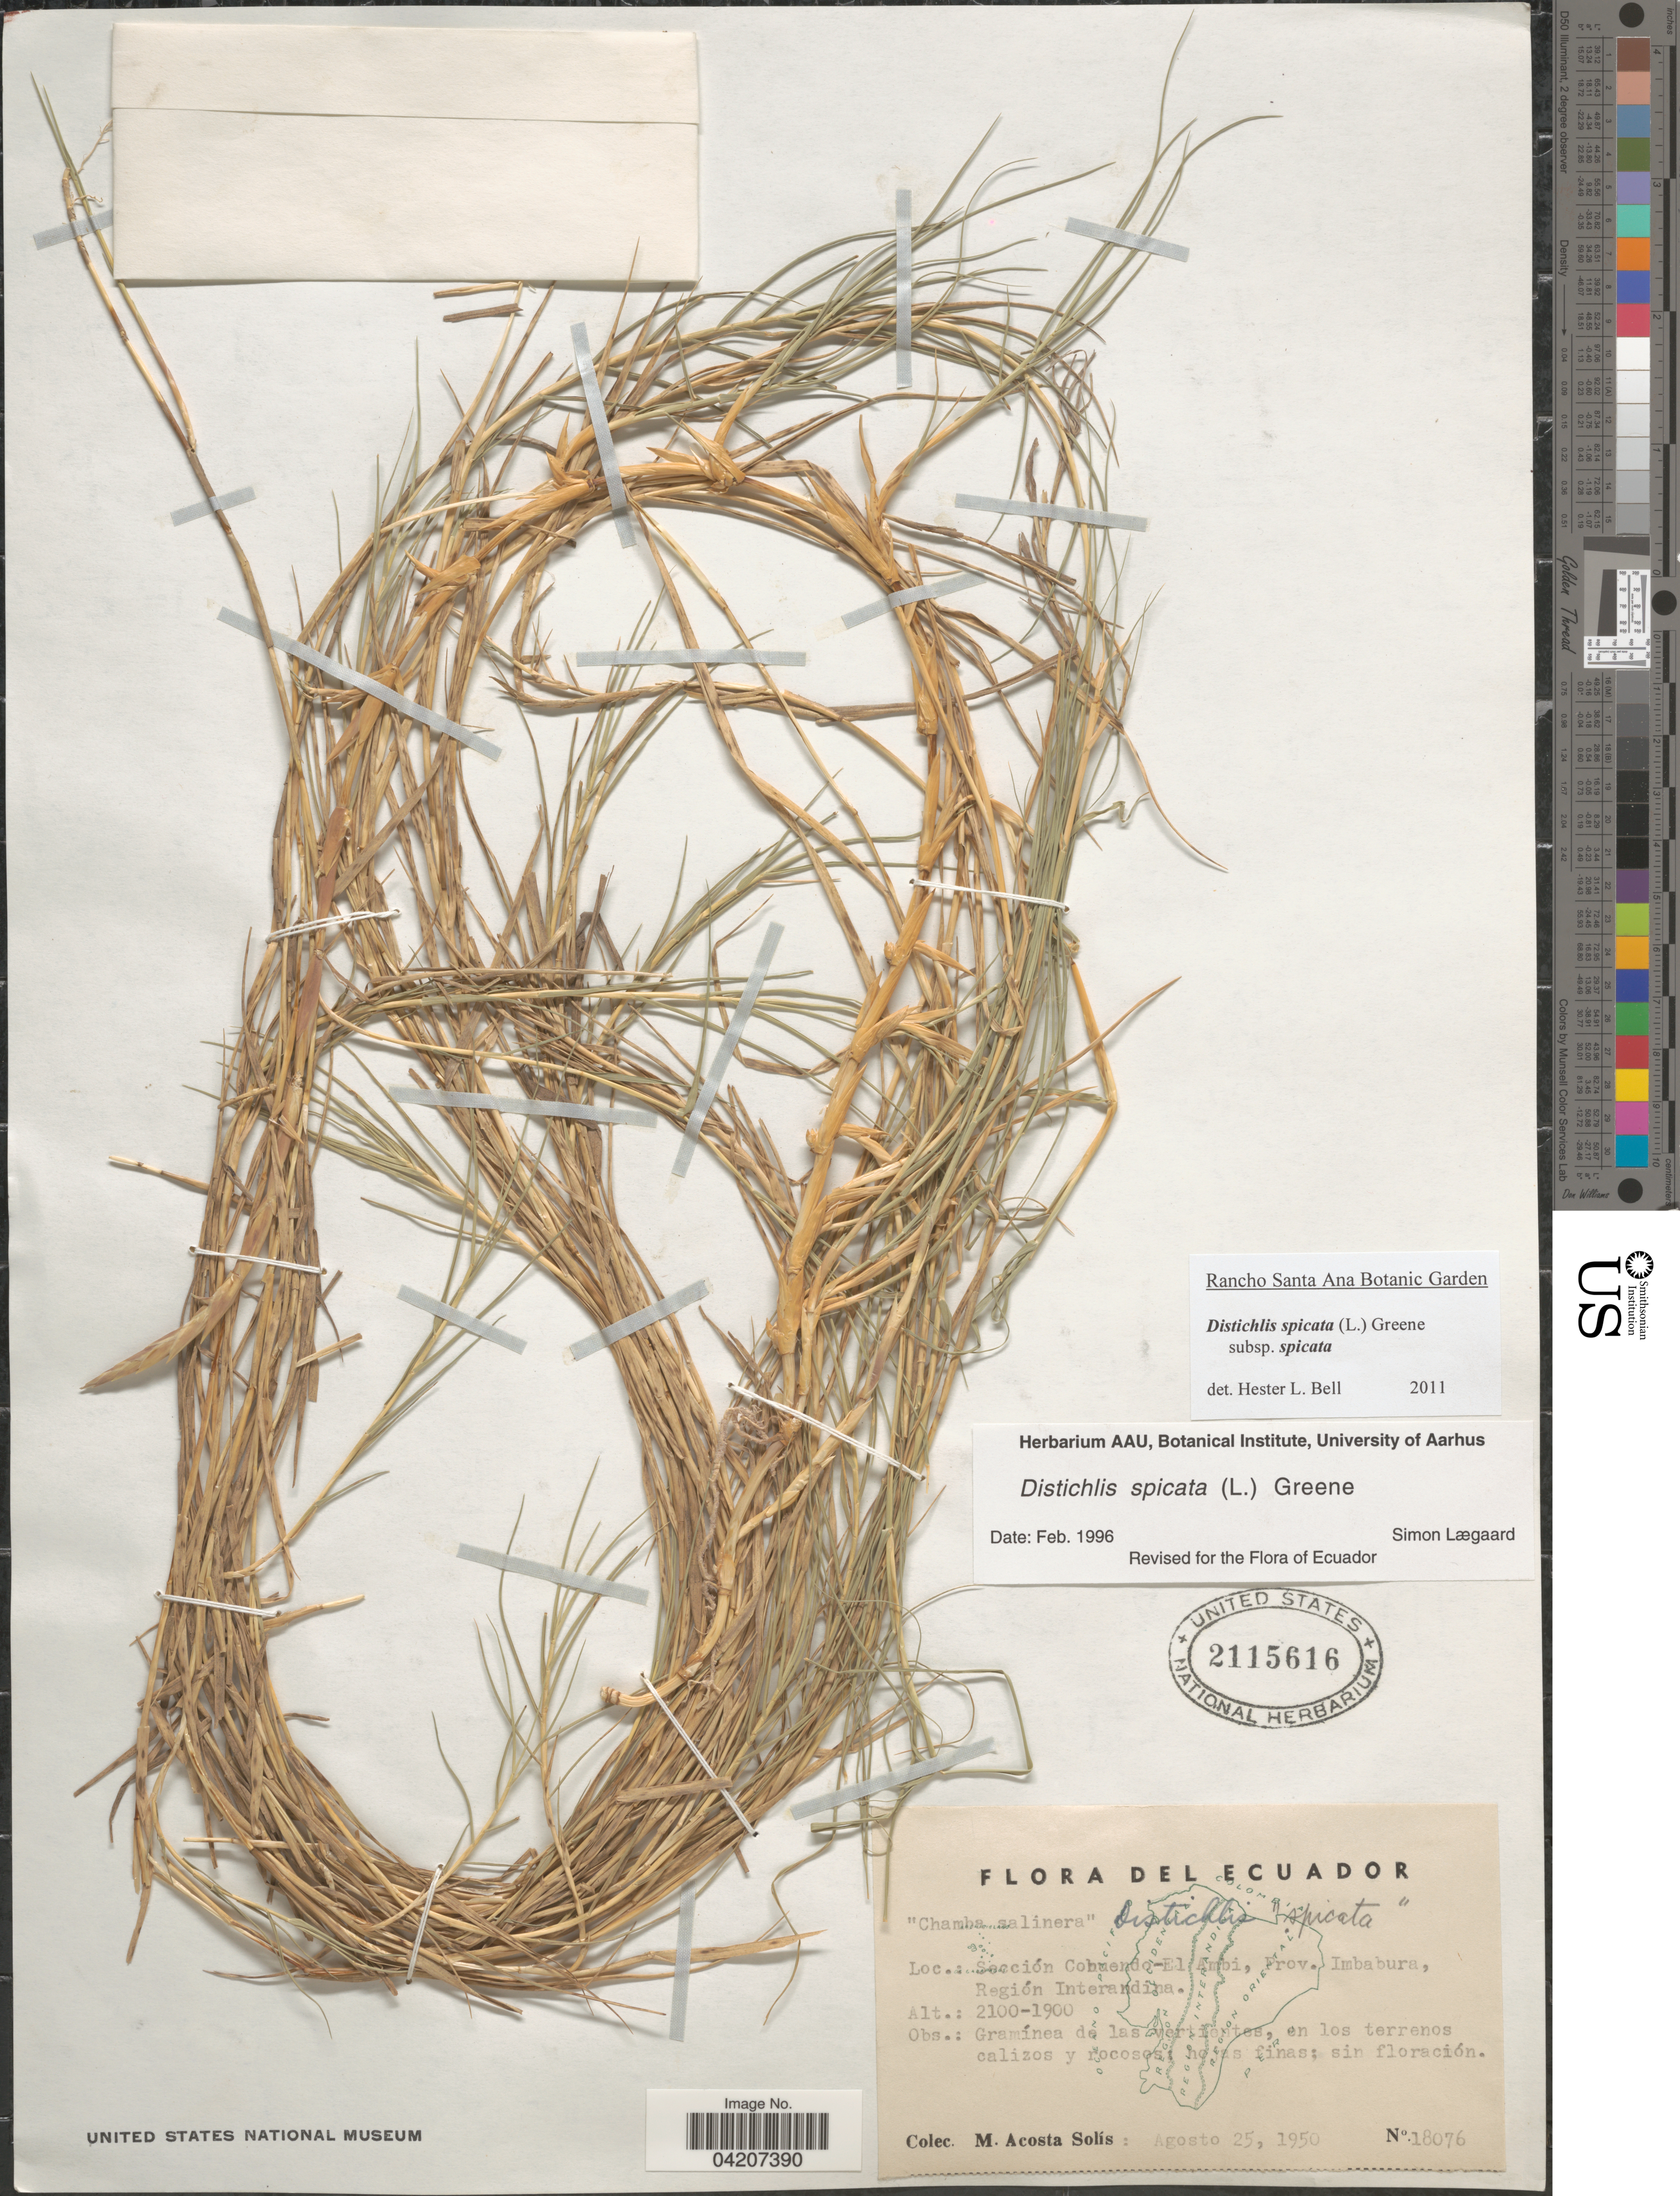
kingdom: Plantae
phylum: Tracheophyta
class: Liliopsida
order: Poales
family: Poaceae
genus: Distichlis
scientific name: Distichlis spicata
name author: (L.) Greene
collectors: M. Acosta Solis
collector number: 18076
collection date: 1950-08-25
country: Ecuador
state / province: Imbabura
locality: Sección Cohuendo-El Ambi, Región Interandina.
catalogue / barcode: US 2115616